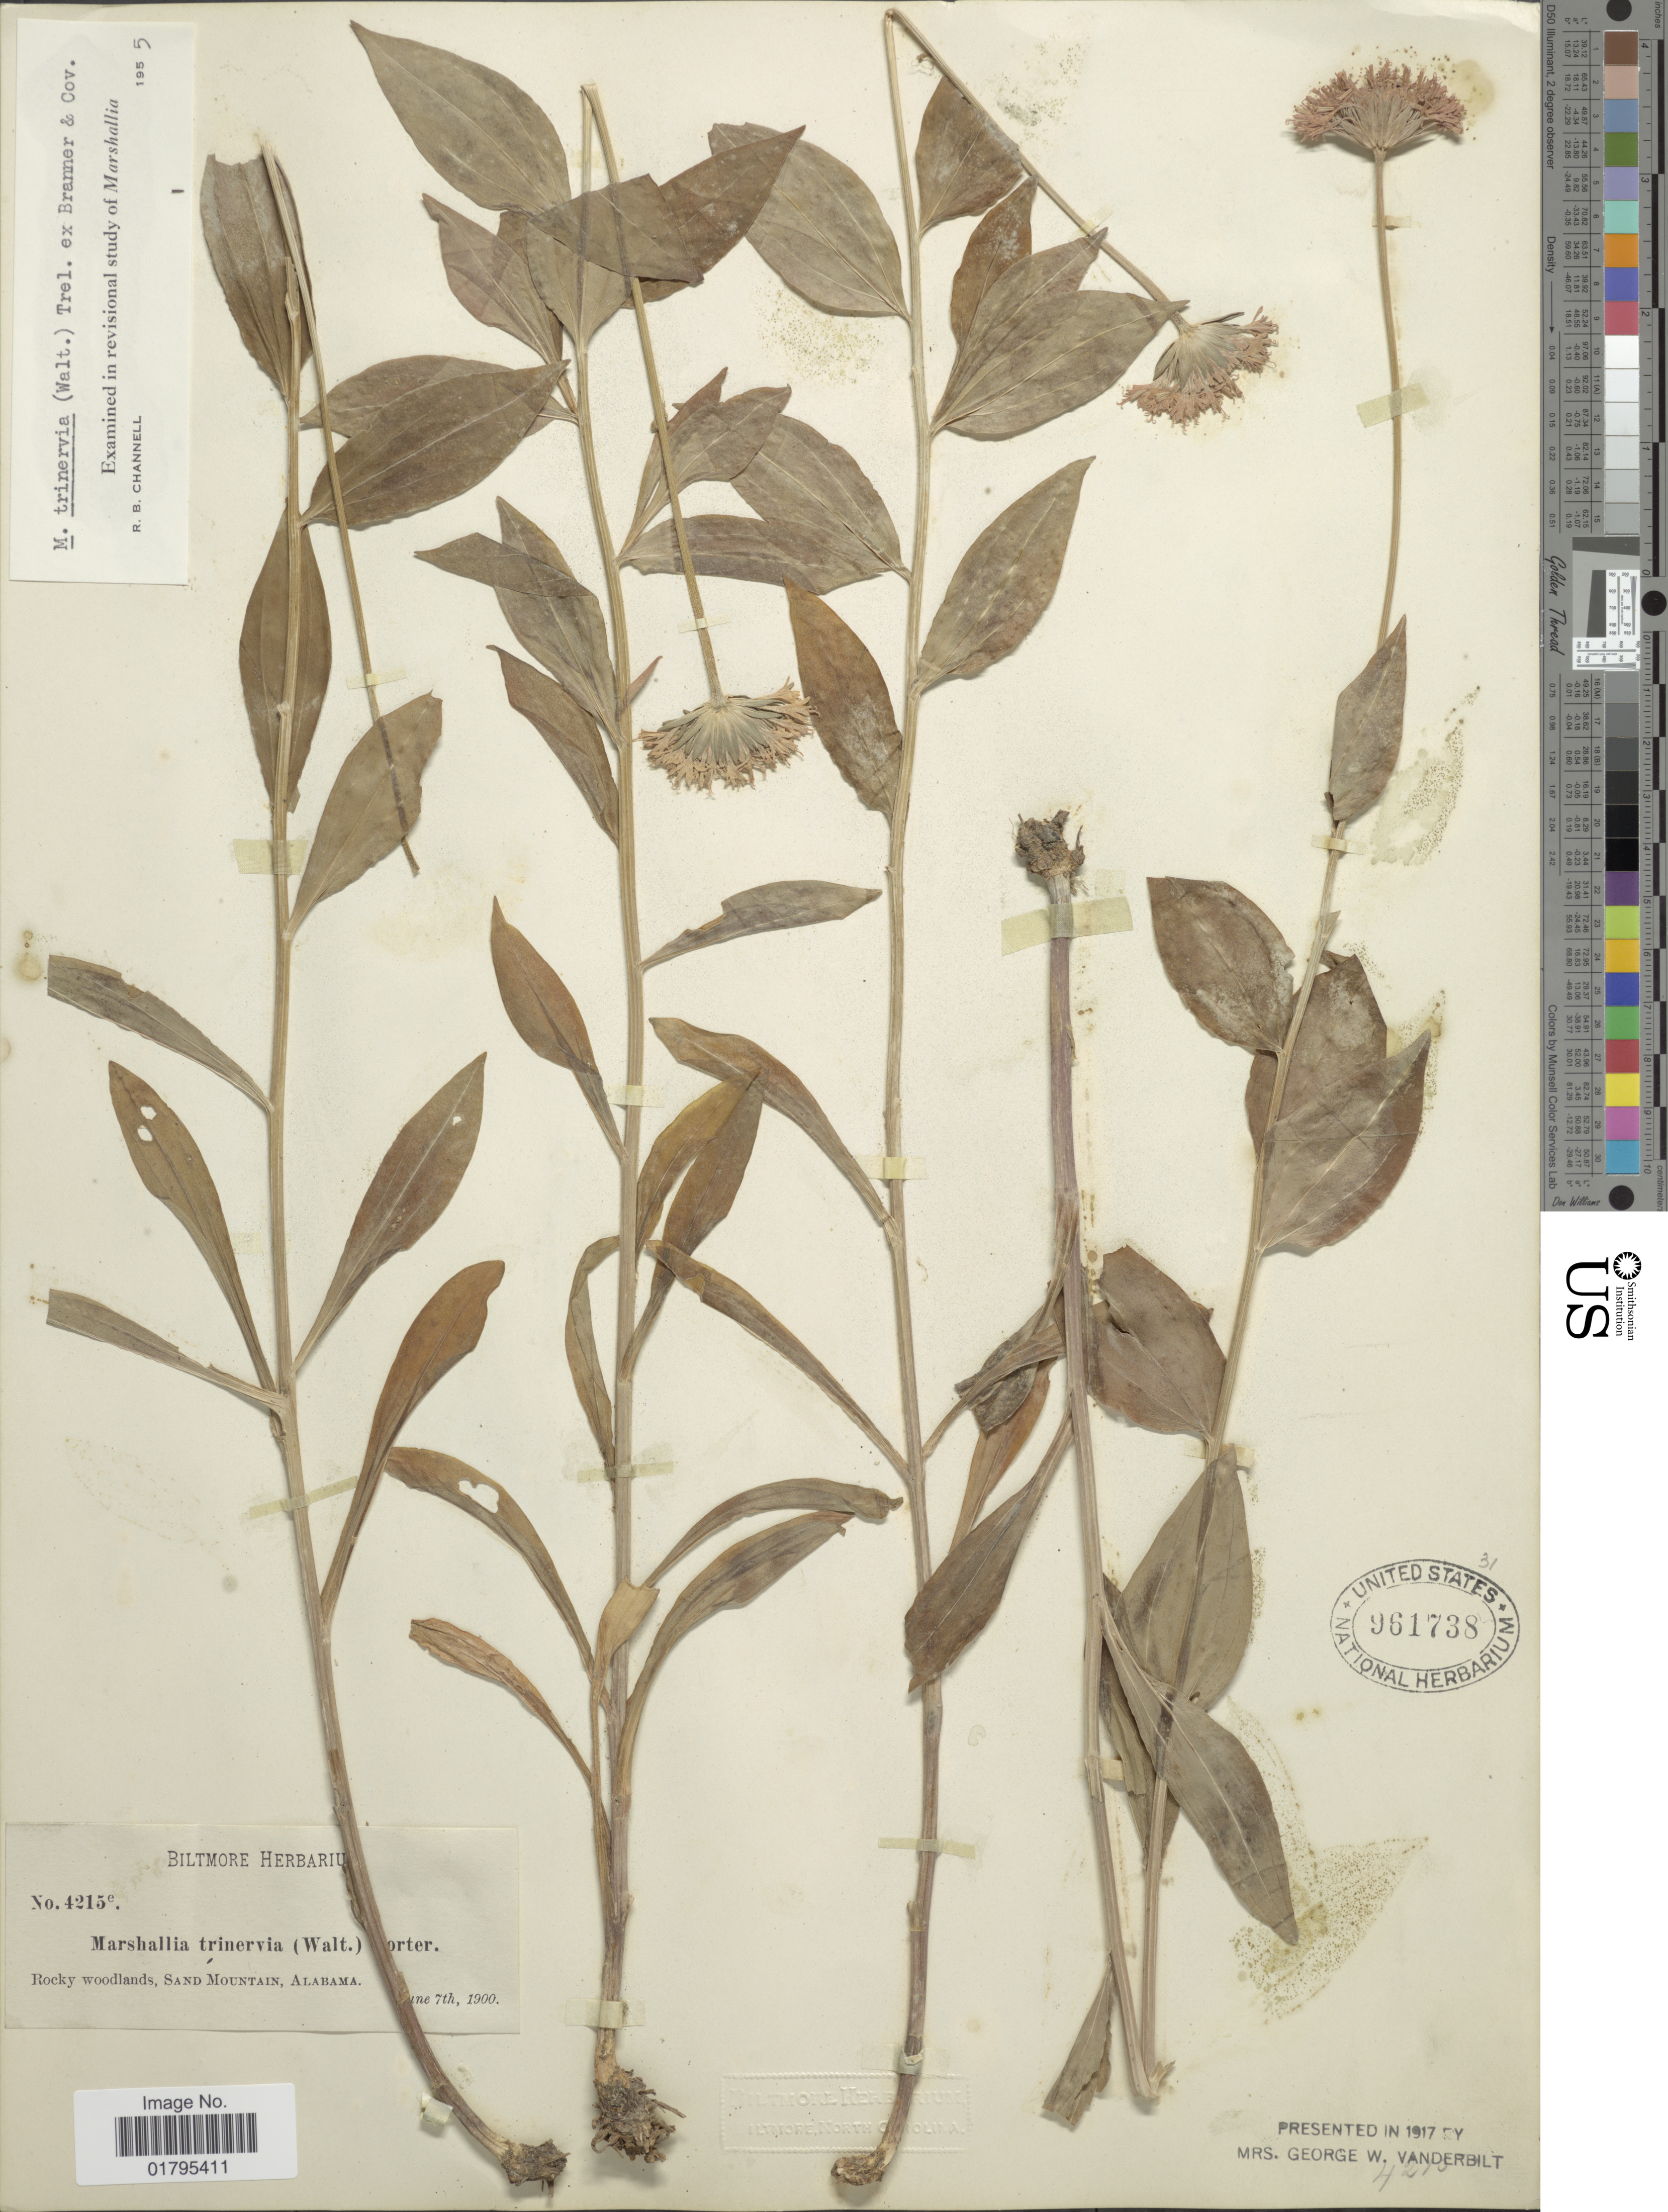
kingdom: Plantae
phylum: Tracheophyta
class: Magnoliopsida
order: Asterales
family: Asteraceae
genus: Marshallia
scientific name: Marshallia trinervia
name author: (Walter) Lesq. ex Trel.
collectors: ex herb. Biltmore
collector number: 4215e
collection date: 1900-06-07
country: United States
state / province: Alabama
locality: Rocky woodlands, Sand Mountain, Alabama.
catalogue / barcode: US 961738